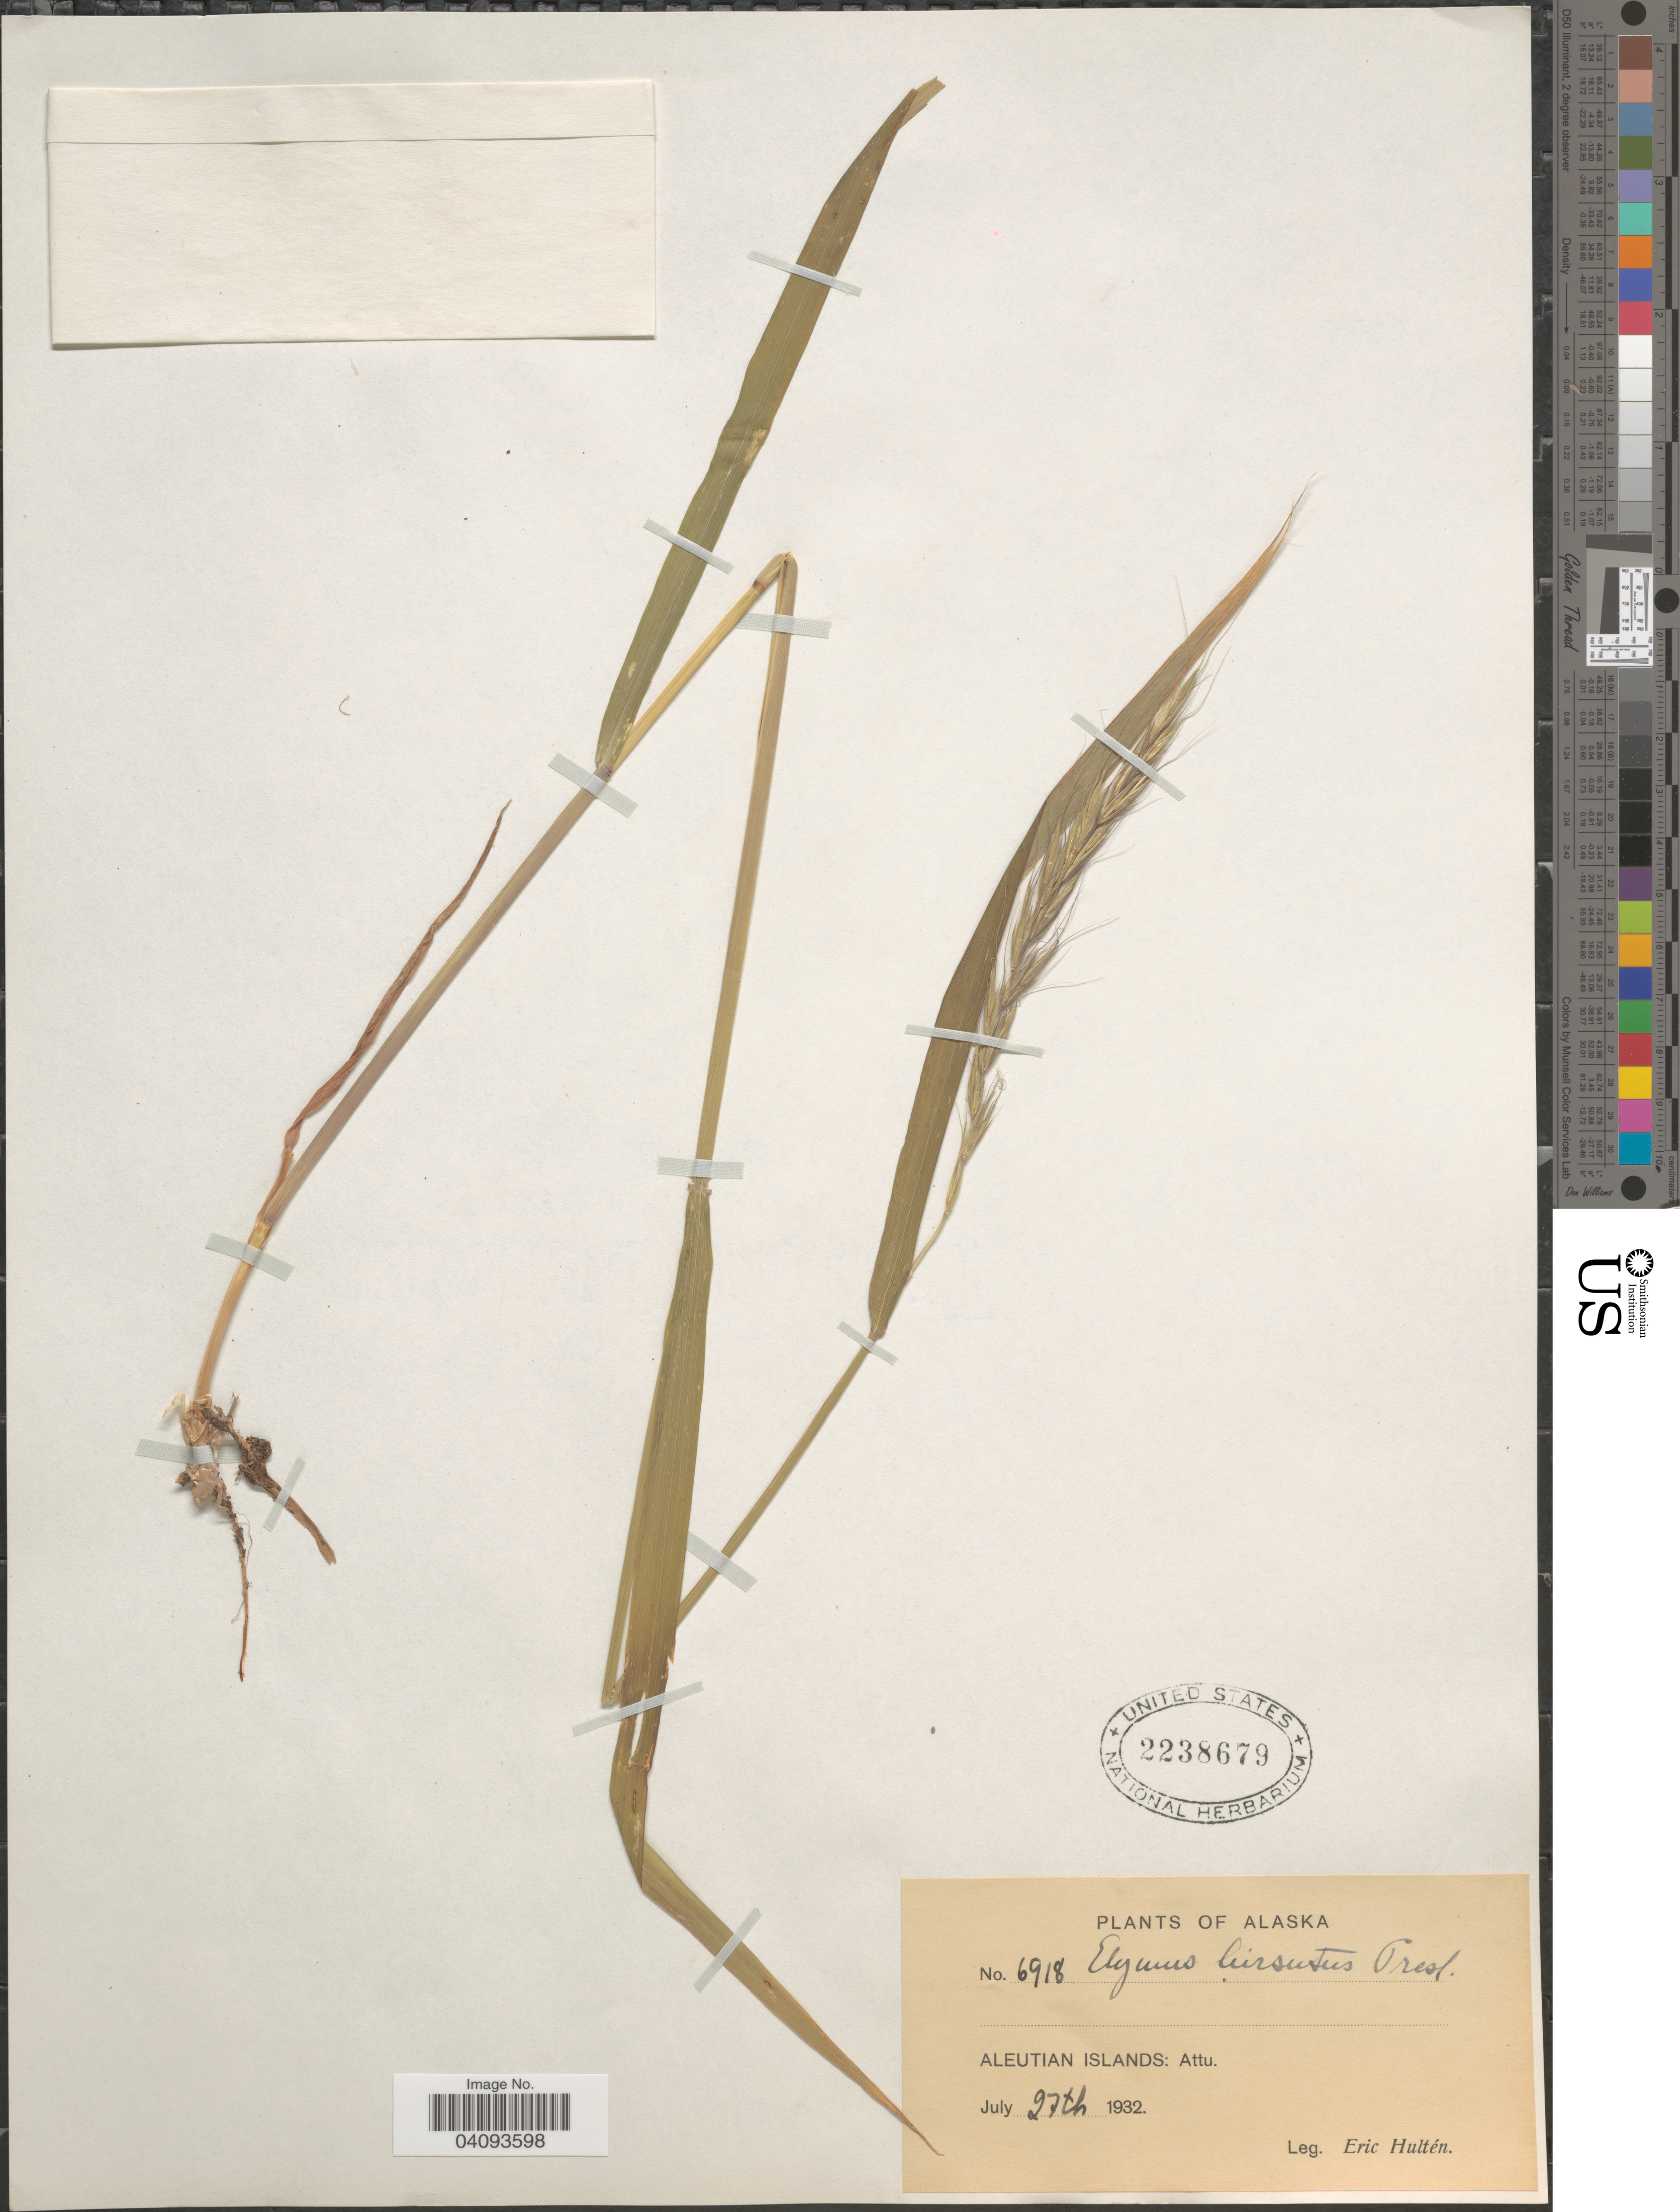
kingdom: Plantae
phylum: Tracheophyta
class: Liliopsida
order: Poales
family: Poaceae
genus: Elymus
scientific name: Elymus hirsutus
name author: J. Presl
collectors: E. G. Hultén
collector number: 6918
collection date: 1932-07-27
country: United States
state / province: Alaska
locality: Aleutian Island: Attu.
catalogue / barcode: US 2238679